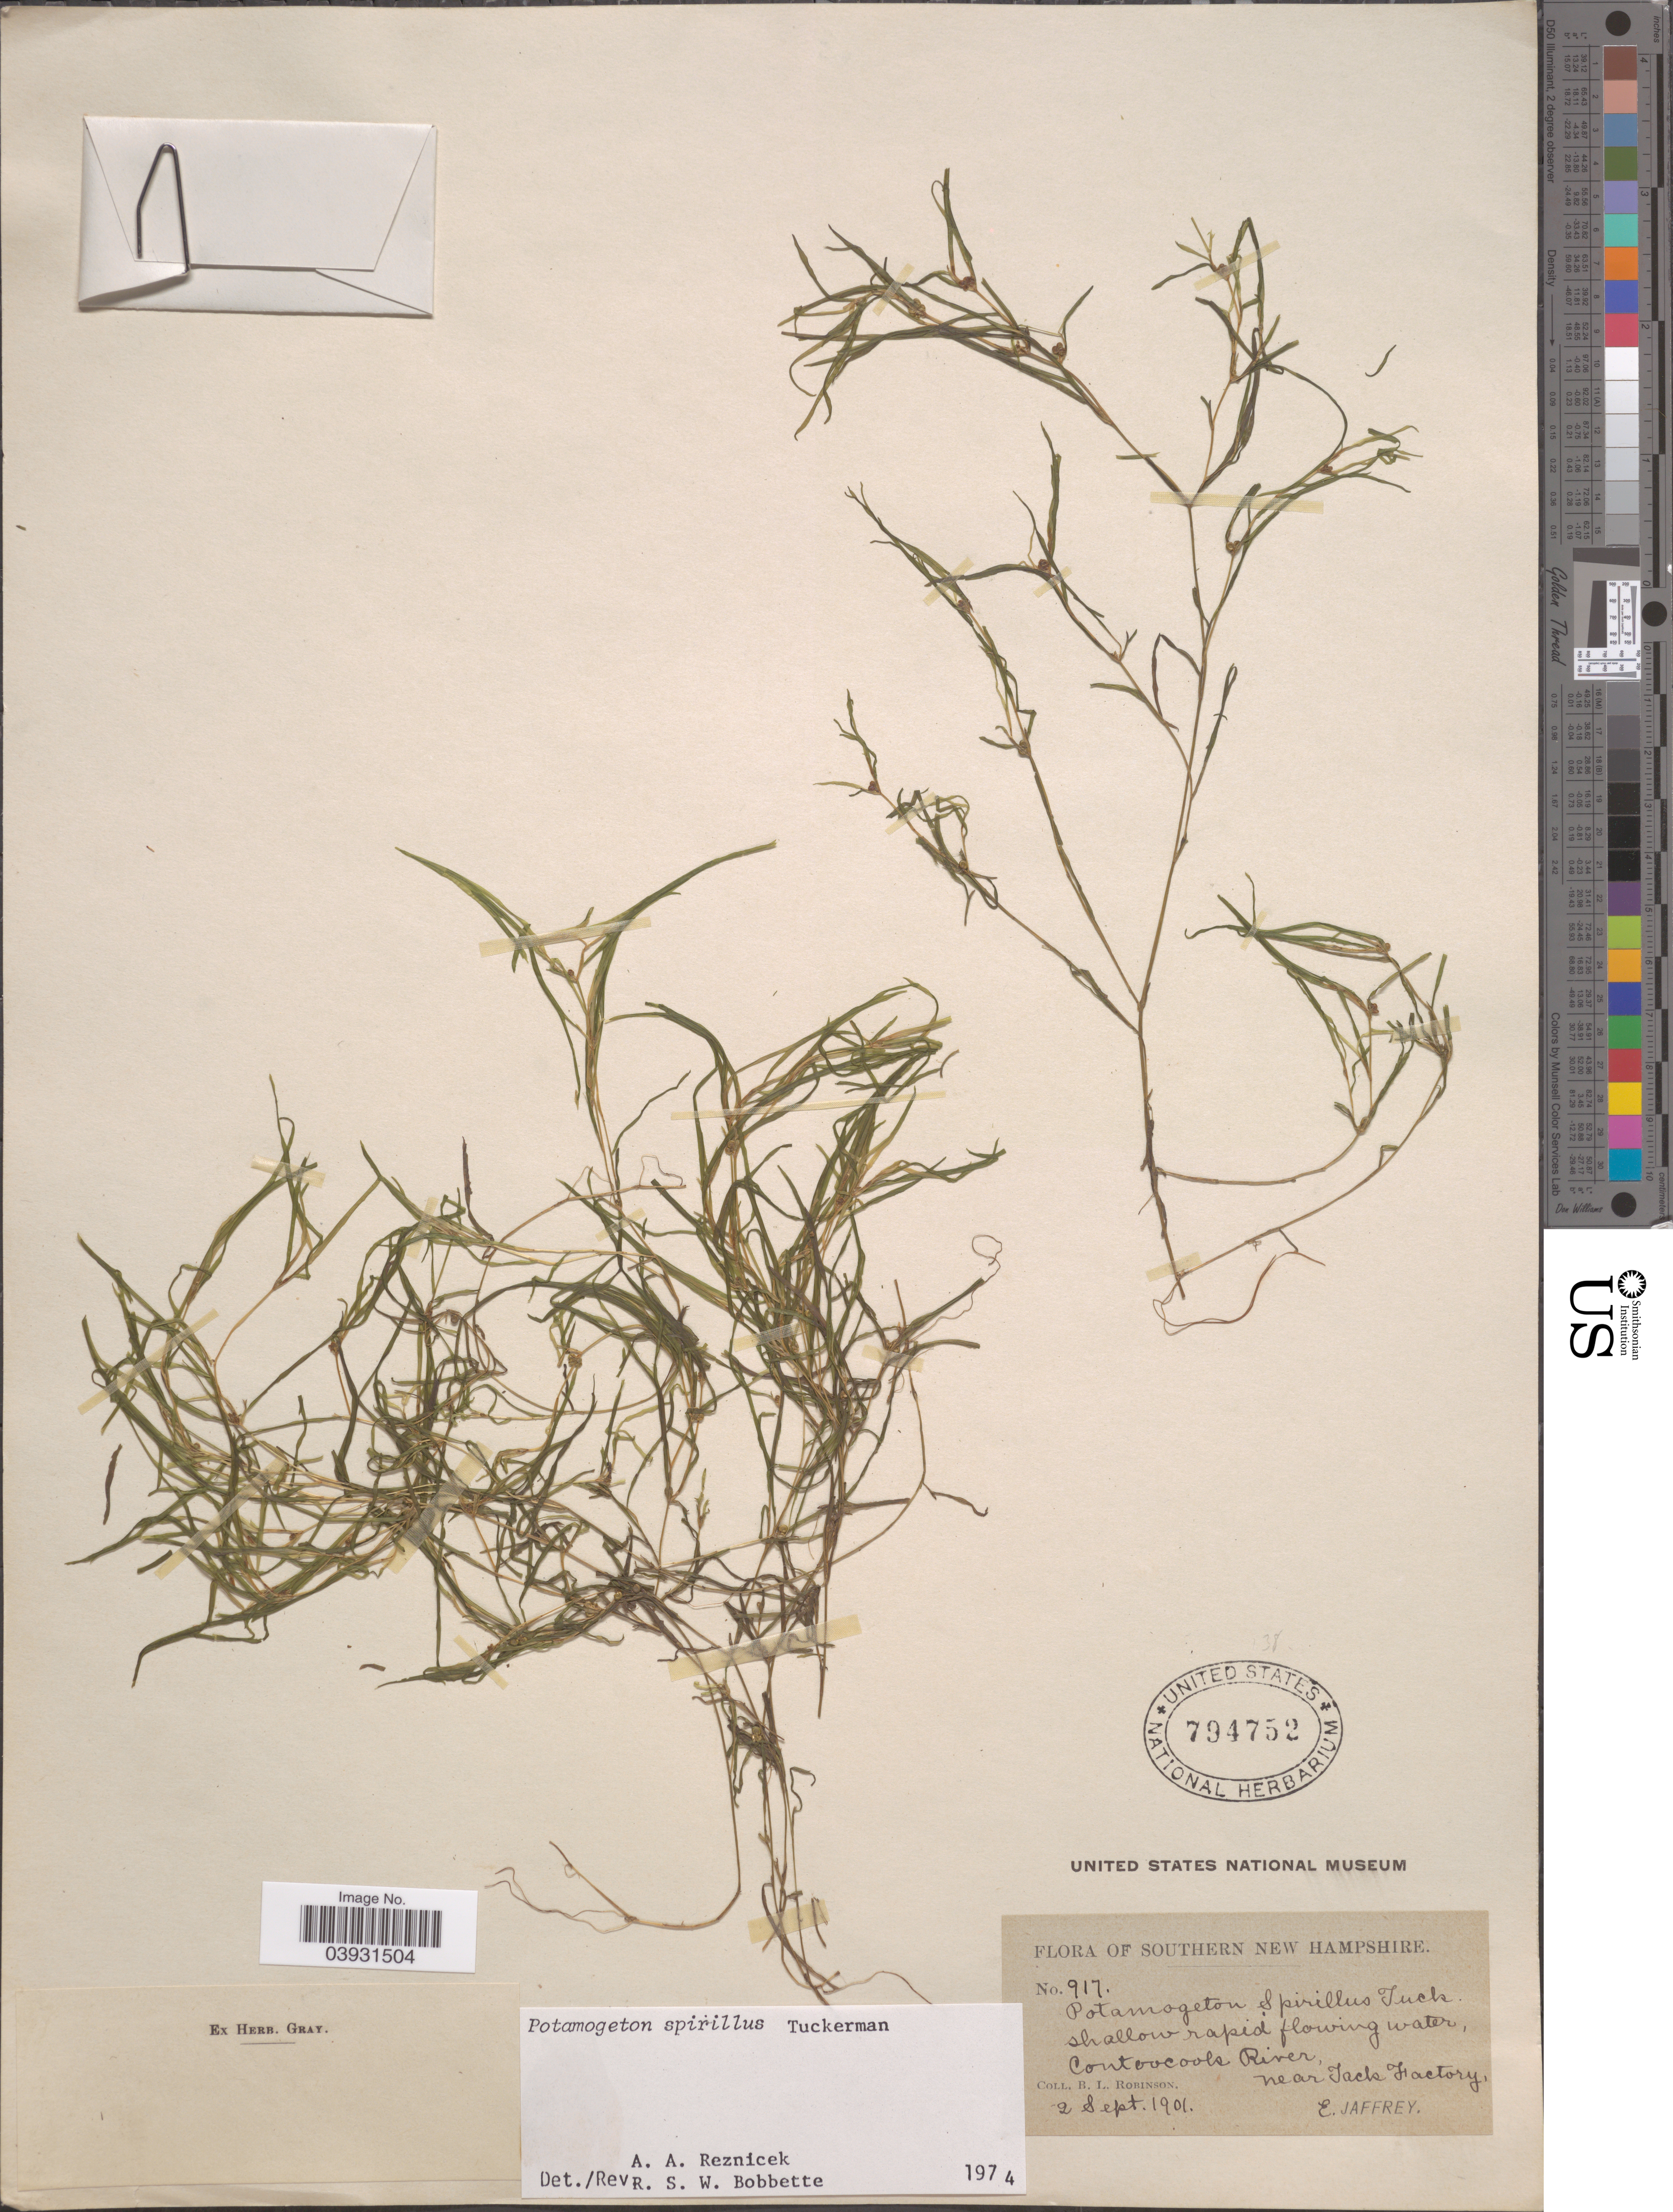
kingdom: Plantae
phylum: Tracheophyta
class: Liliopsida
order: Alismatales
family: Potamogetonaceae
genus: Potamogeton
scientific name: Potamogeton spirillus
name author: Tuck.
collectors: B. L. Robinson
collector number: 917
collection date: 1901-09-02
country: United States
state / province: New Hampshire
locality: Southern New Hampshire. Contoocools River, near Jack Factory.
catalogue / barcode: US 794752